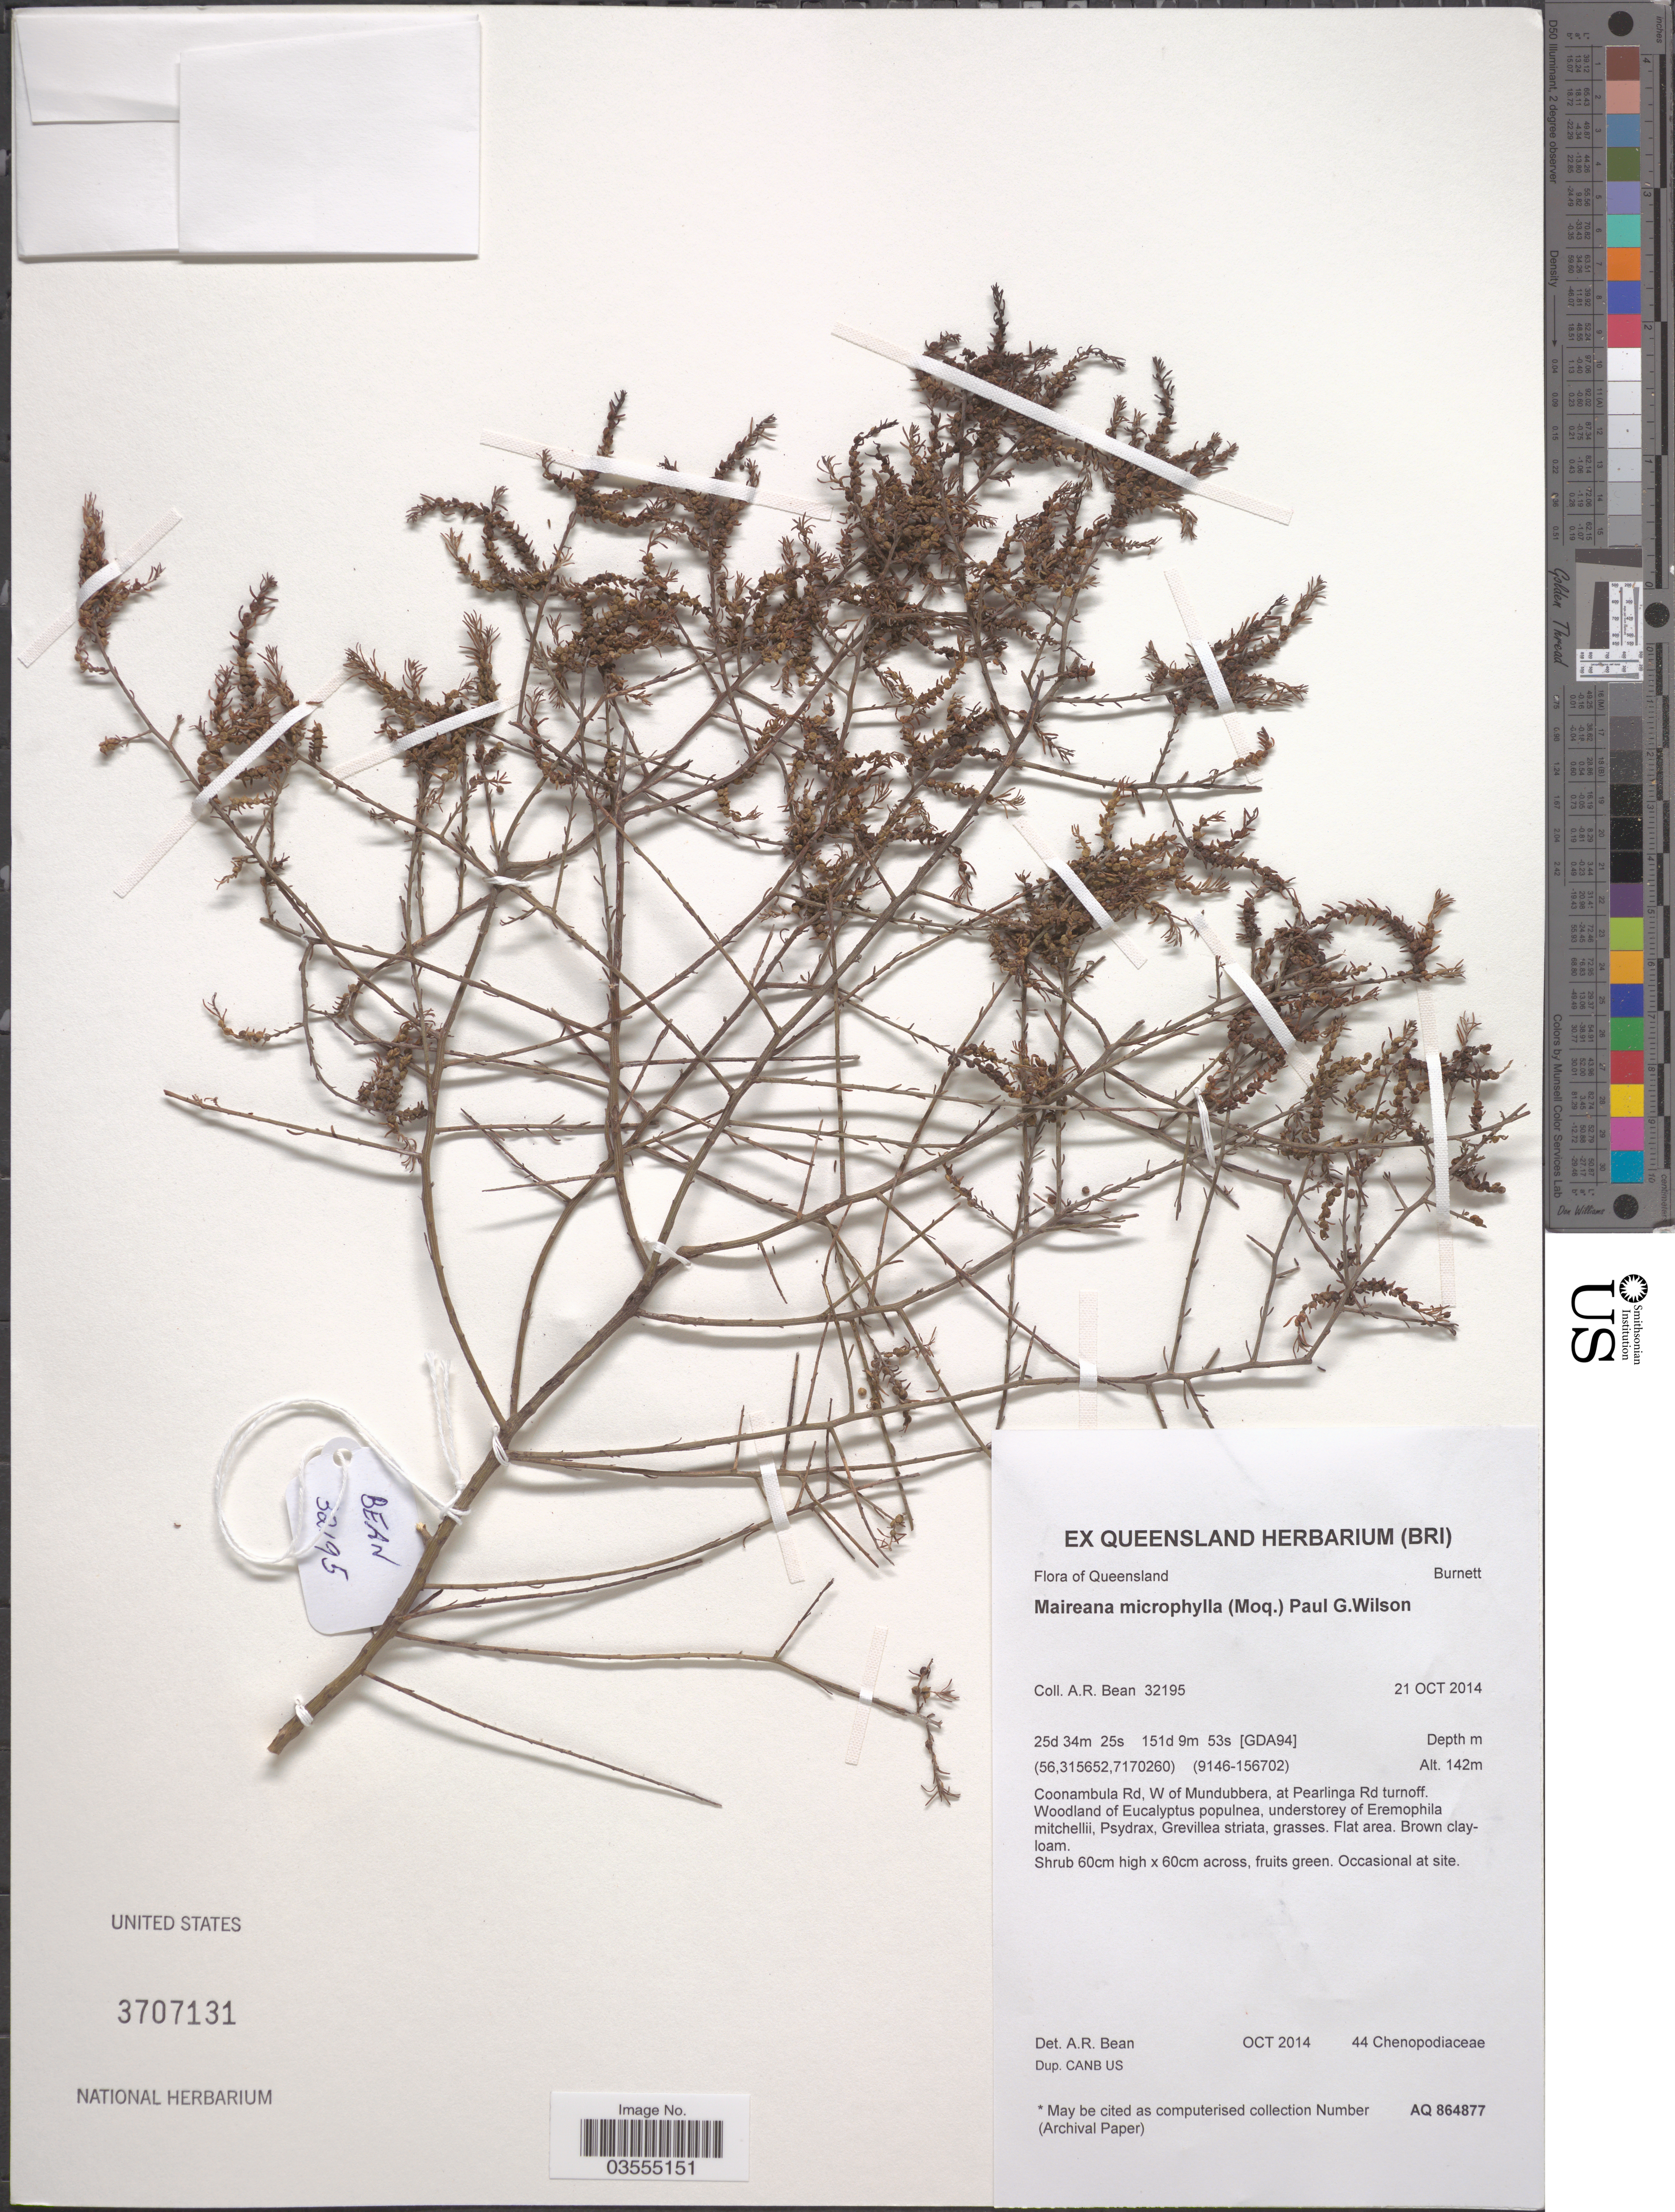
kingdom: Plantae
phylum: Tracheophyta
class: Magnoliopsida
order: Caryophyllales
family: Amaranthaceae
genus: Maireana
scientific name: Maireana microphylla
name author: (Moq.) Paul G. Wilson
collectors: A. R. Bean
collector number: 32195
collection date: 2014-10-21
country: Australia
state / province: Queensland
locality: Burnett. Coonambula Rd, W of Mundubbera, at Pearlinga Rd turnoff.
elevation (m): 142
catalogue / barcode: US 3707131